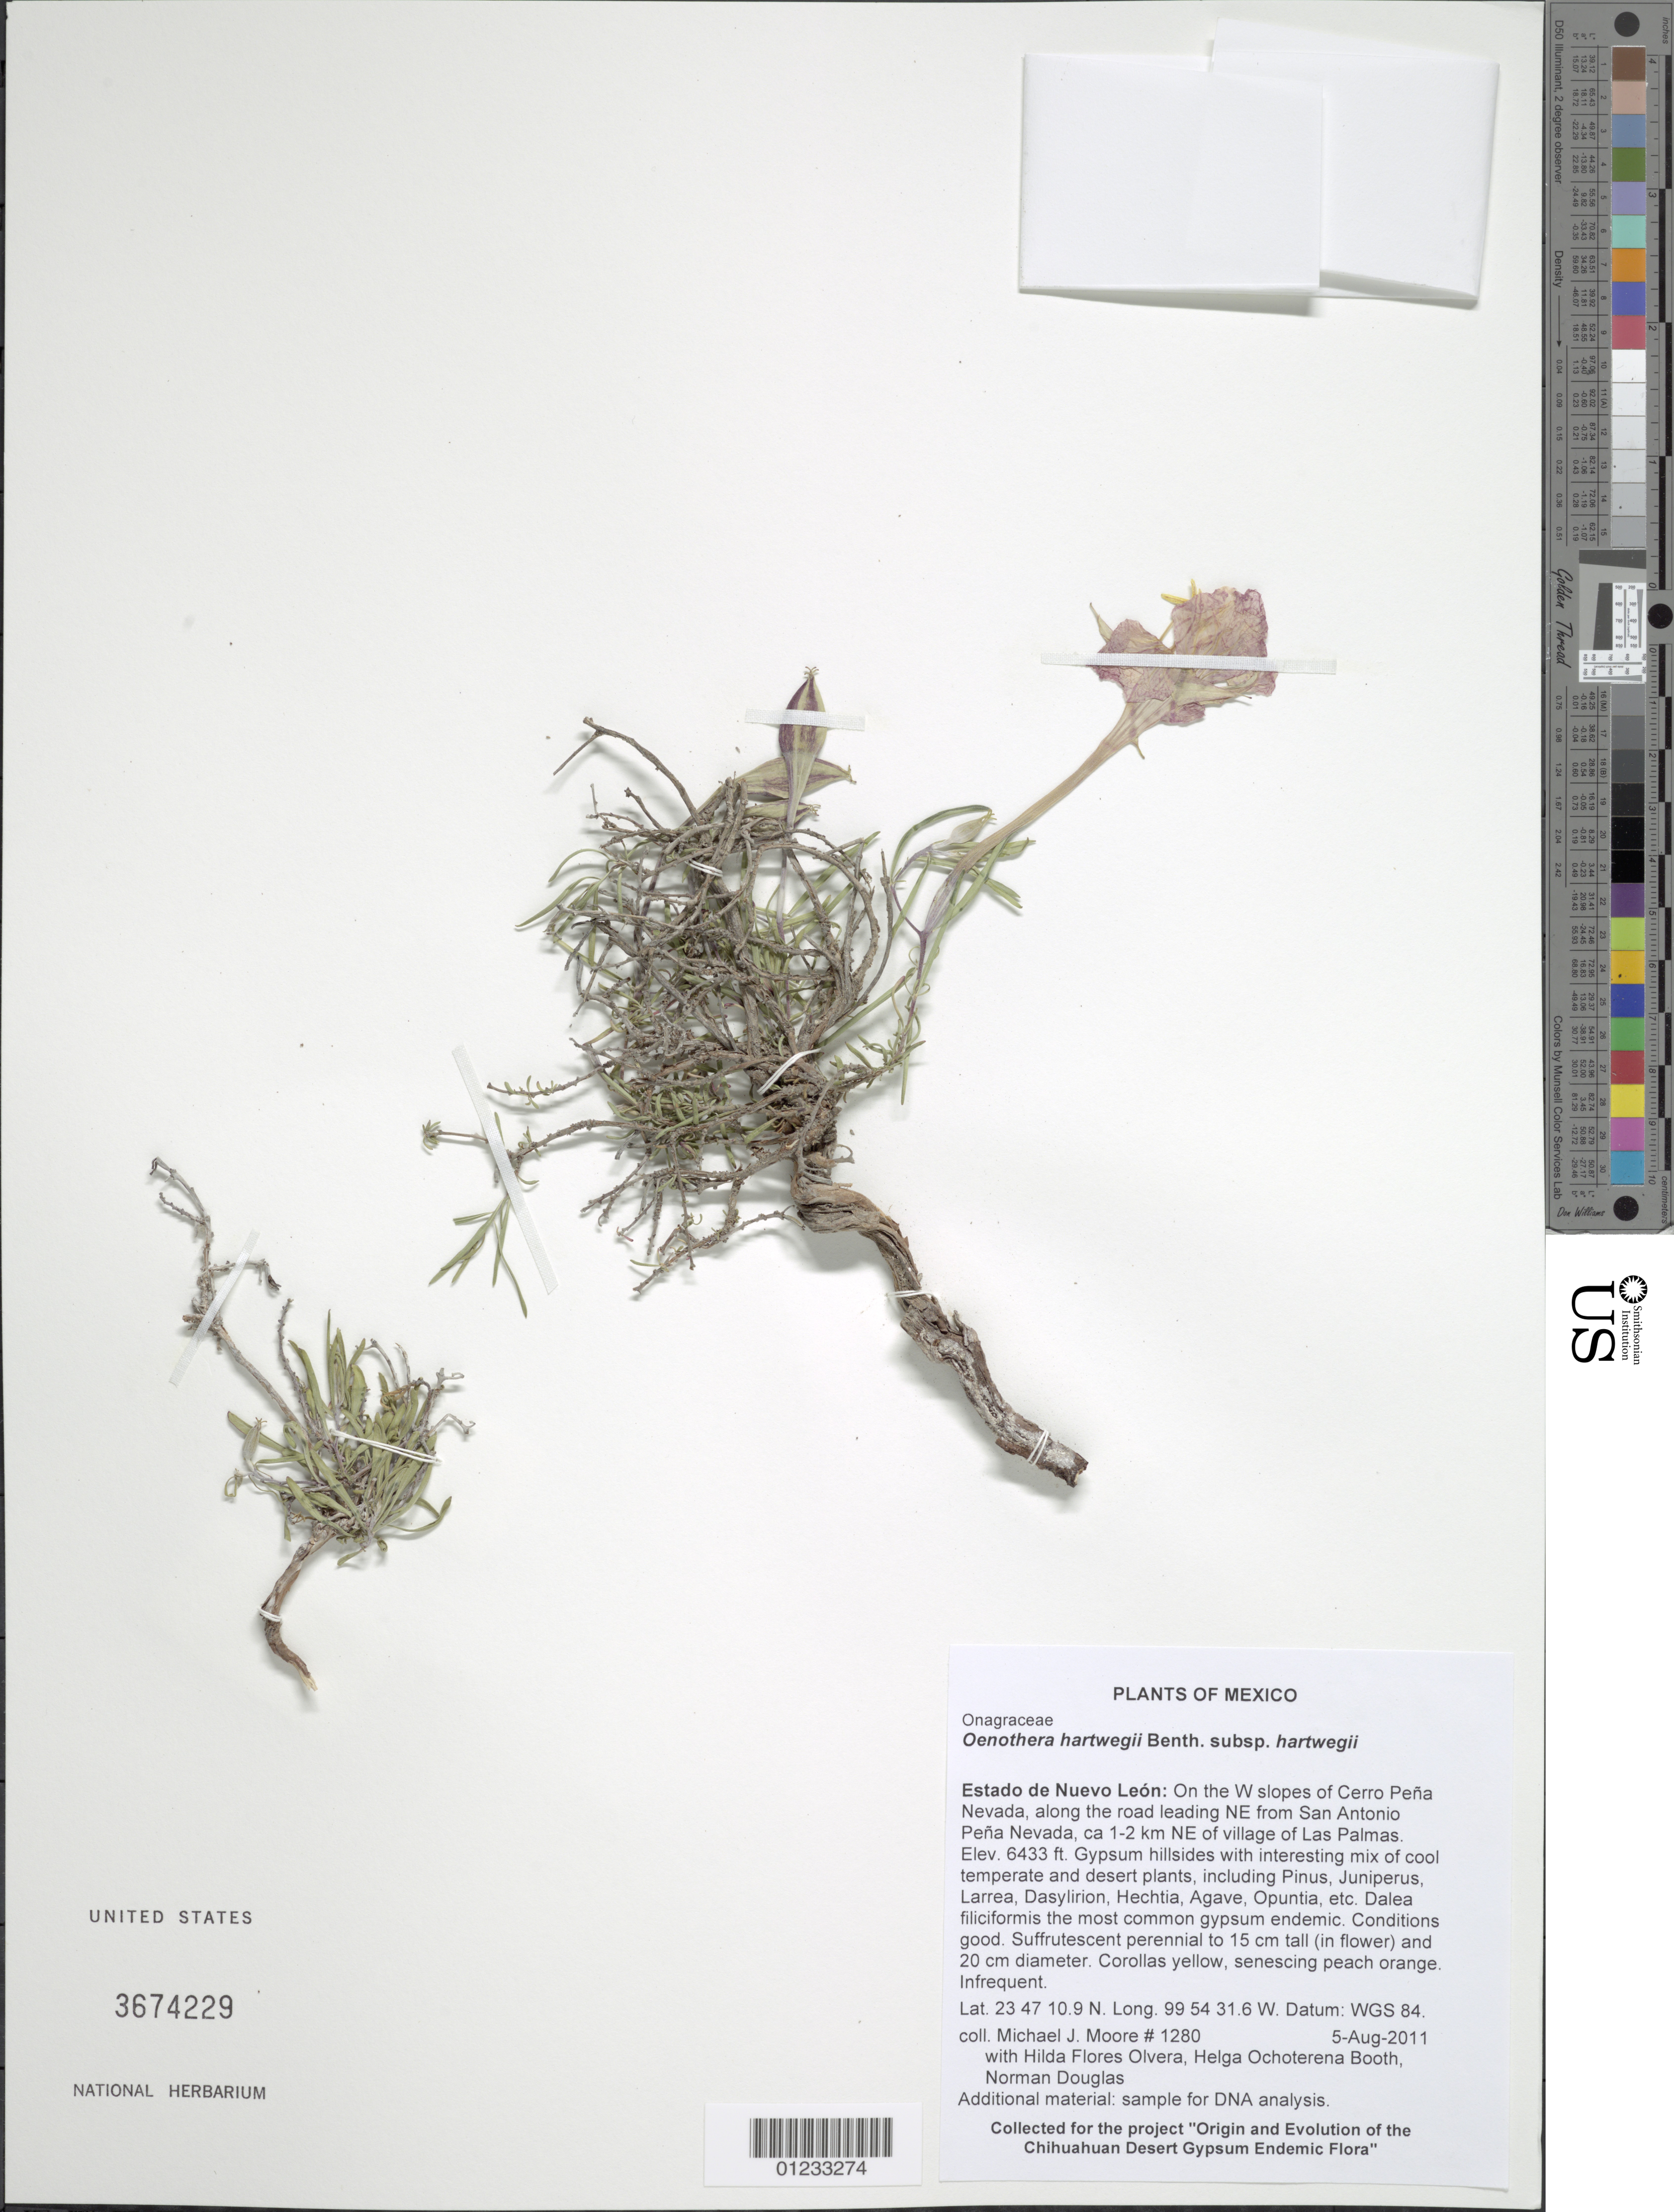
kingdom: Plantae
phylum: Tracheophyta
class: Magnoliopsida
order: Myrtales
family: Onagraceae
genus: Oenothera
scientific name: Oenothera hartwegii subsp. hartwegii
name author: Benth.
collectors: M. J. Moore, H. Flores Olvera, H. Ochoterena-Booth & N. Douglas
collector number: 1280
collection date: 2007-08-04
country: Mexico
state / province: Nuevo Leon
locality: On the W slopes of Cerro Peña Nevada, along the road leading NE from San Antonio Peña Nevada, ca 1-2 km NE of village of Las Palmas.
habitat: Gypsum hillsides with interesting mix of cool temperate and desert plants, including Pinus, Juniperus, Larrea, Dasylirion, Hechtia, Agave, Opuntia, etc. Dalea filiciformis the most common gypsum endemic. Conditions good.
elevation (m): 1961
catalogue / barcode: US 3674229